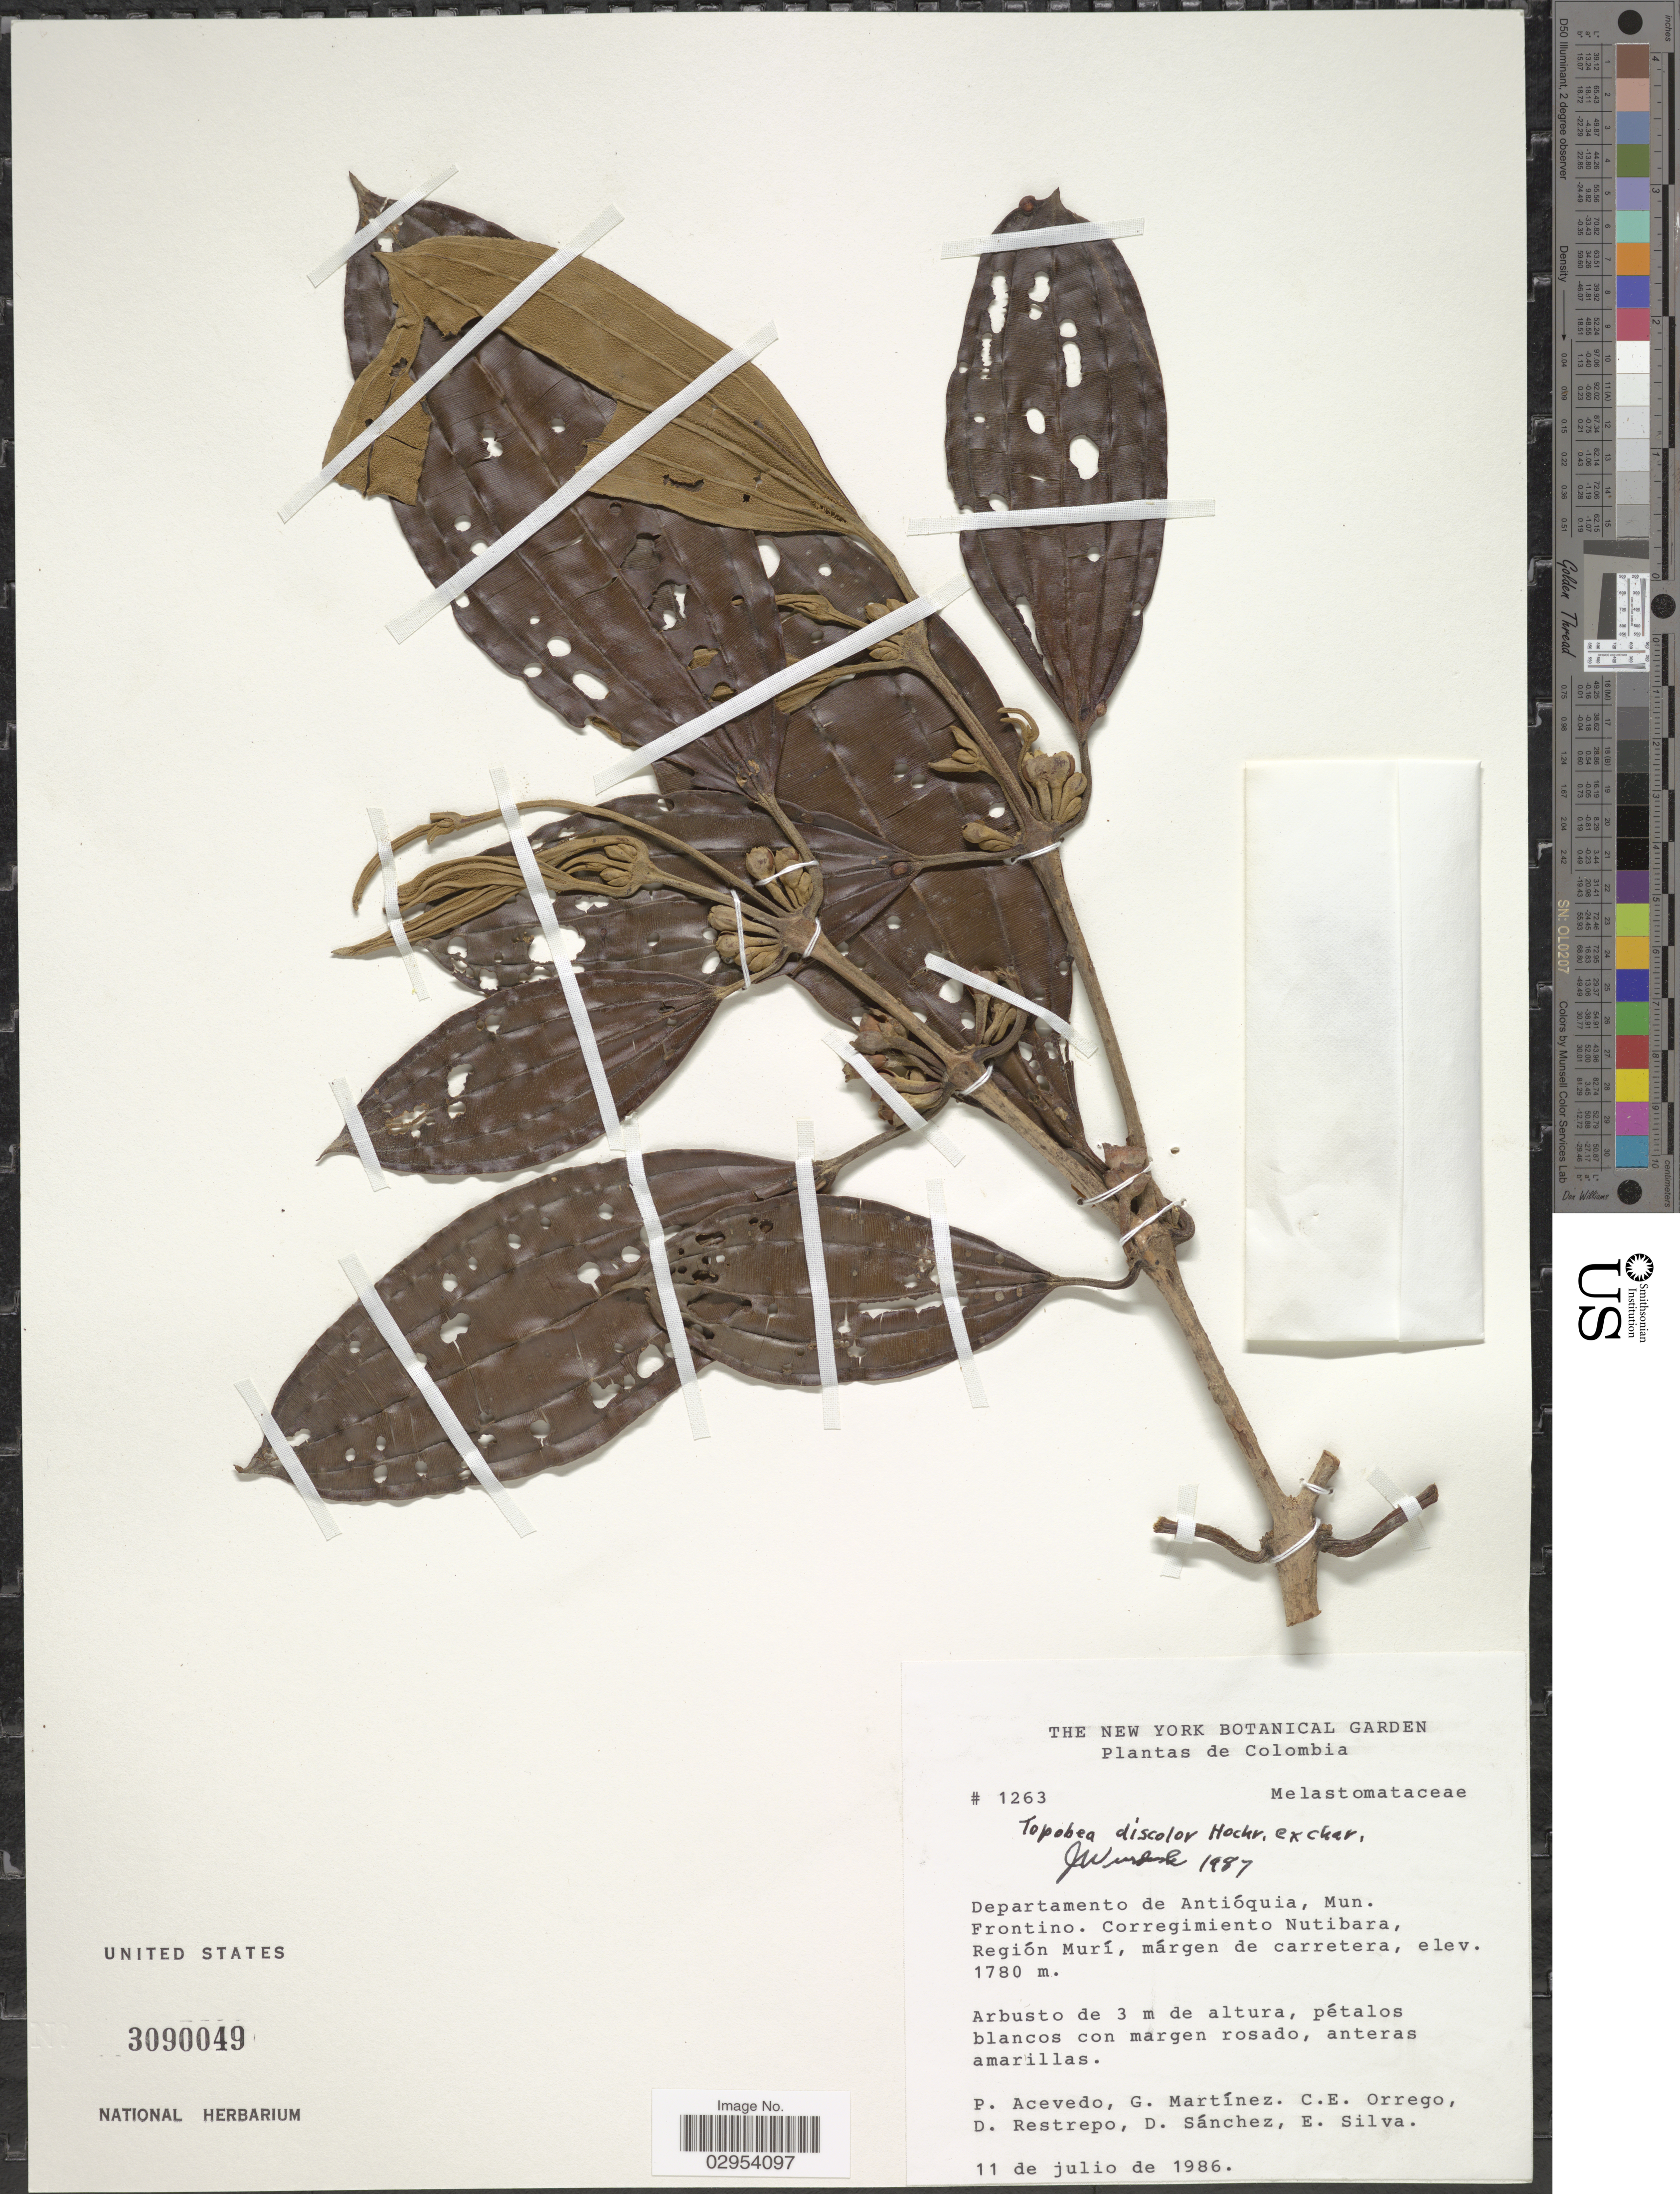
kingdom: Plantae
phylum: Tracheophyta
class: Magnoliopsida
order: Myrtales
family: Melastomataceae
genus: Topobea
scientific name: Topobea discolor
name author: Hochr.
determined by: Wurdack, John J., (US), US (UNITED STATES)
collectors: P. Acevedo-Rodr., G. Martínez, C. Orrego, D. Restrepo & et al.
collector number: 1263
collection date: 1986-07-11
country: Colombia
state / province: Antioquia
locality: Departamento de Antióquia, Mun. Frontino. Corregimiento Nutibara, Región Murí.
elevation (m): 1780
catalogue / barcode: US 3090049